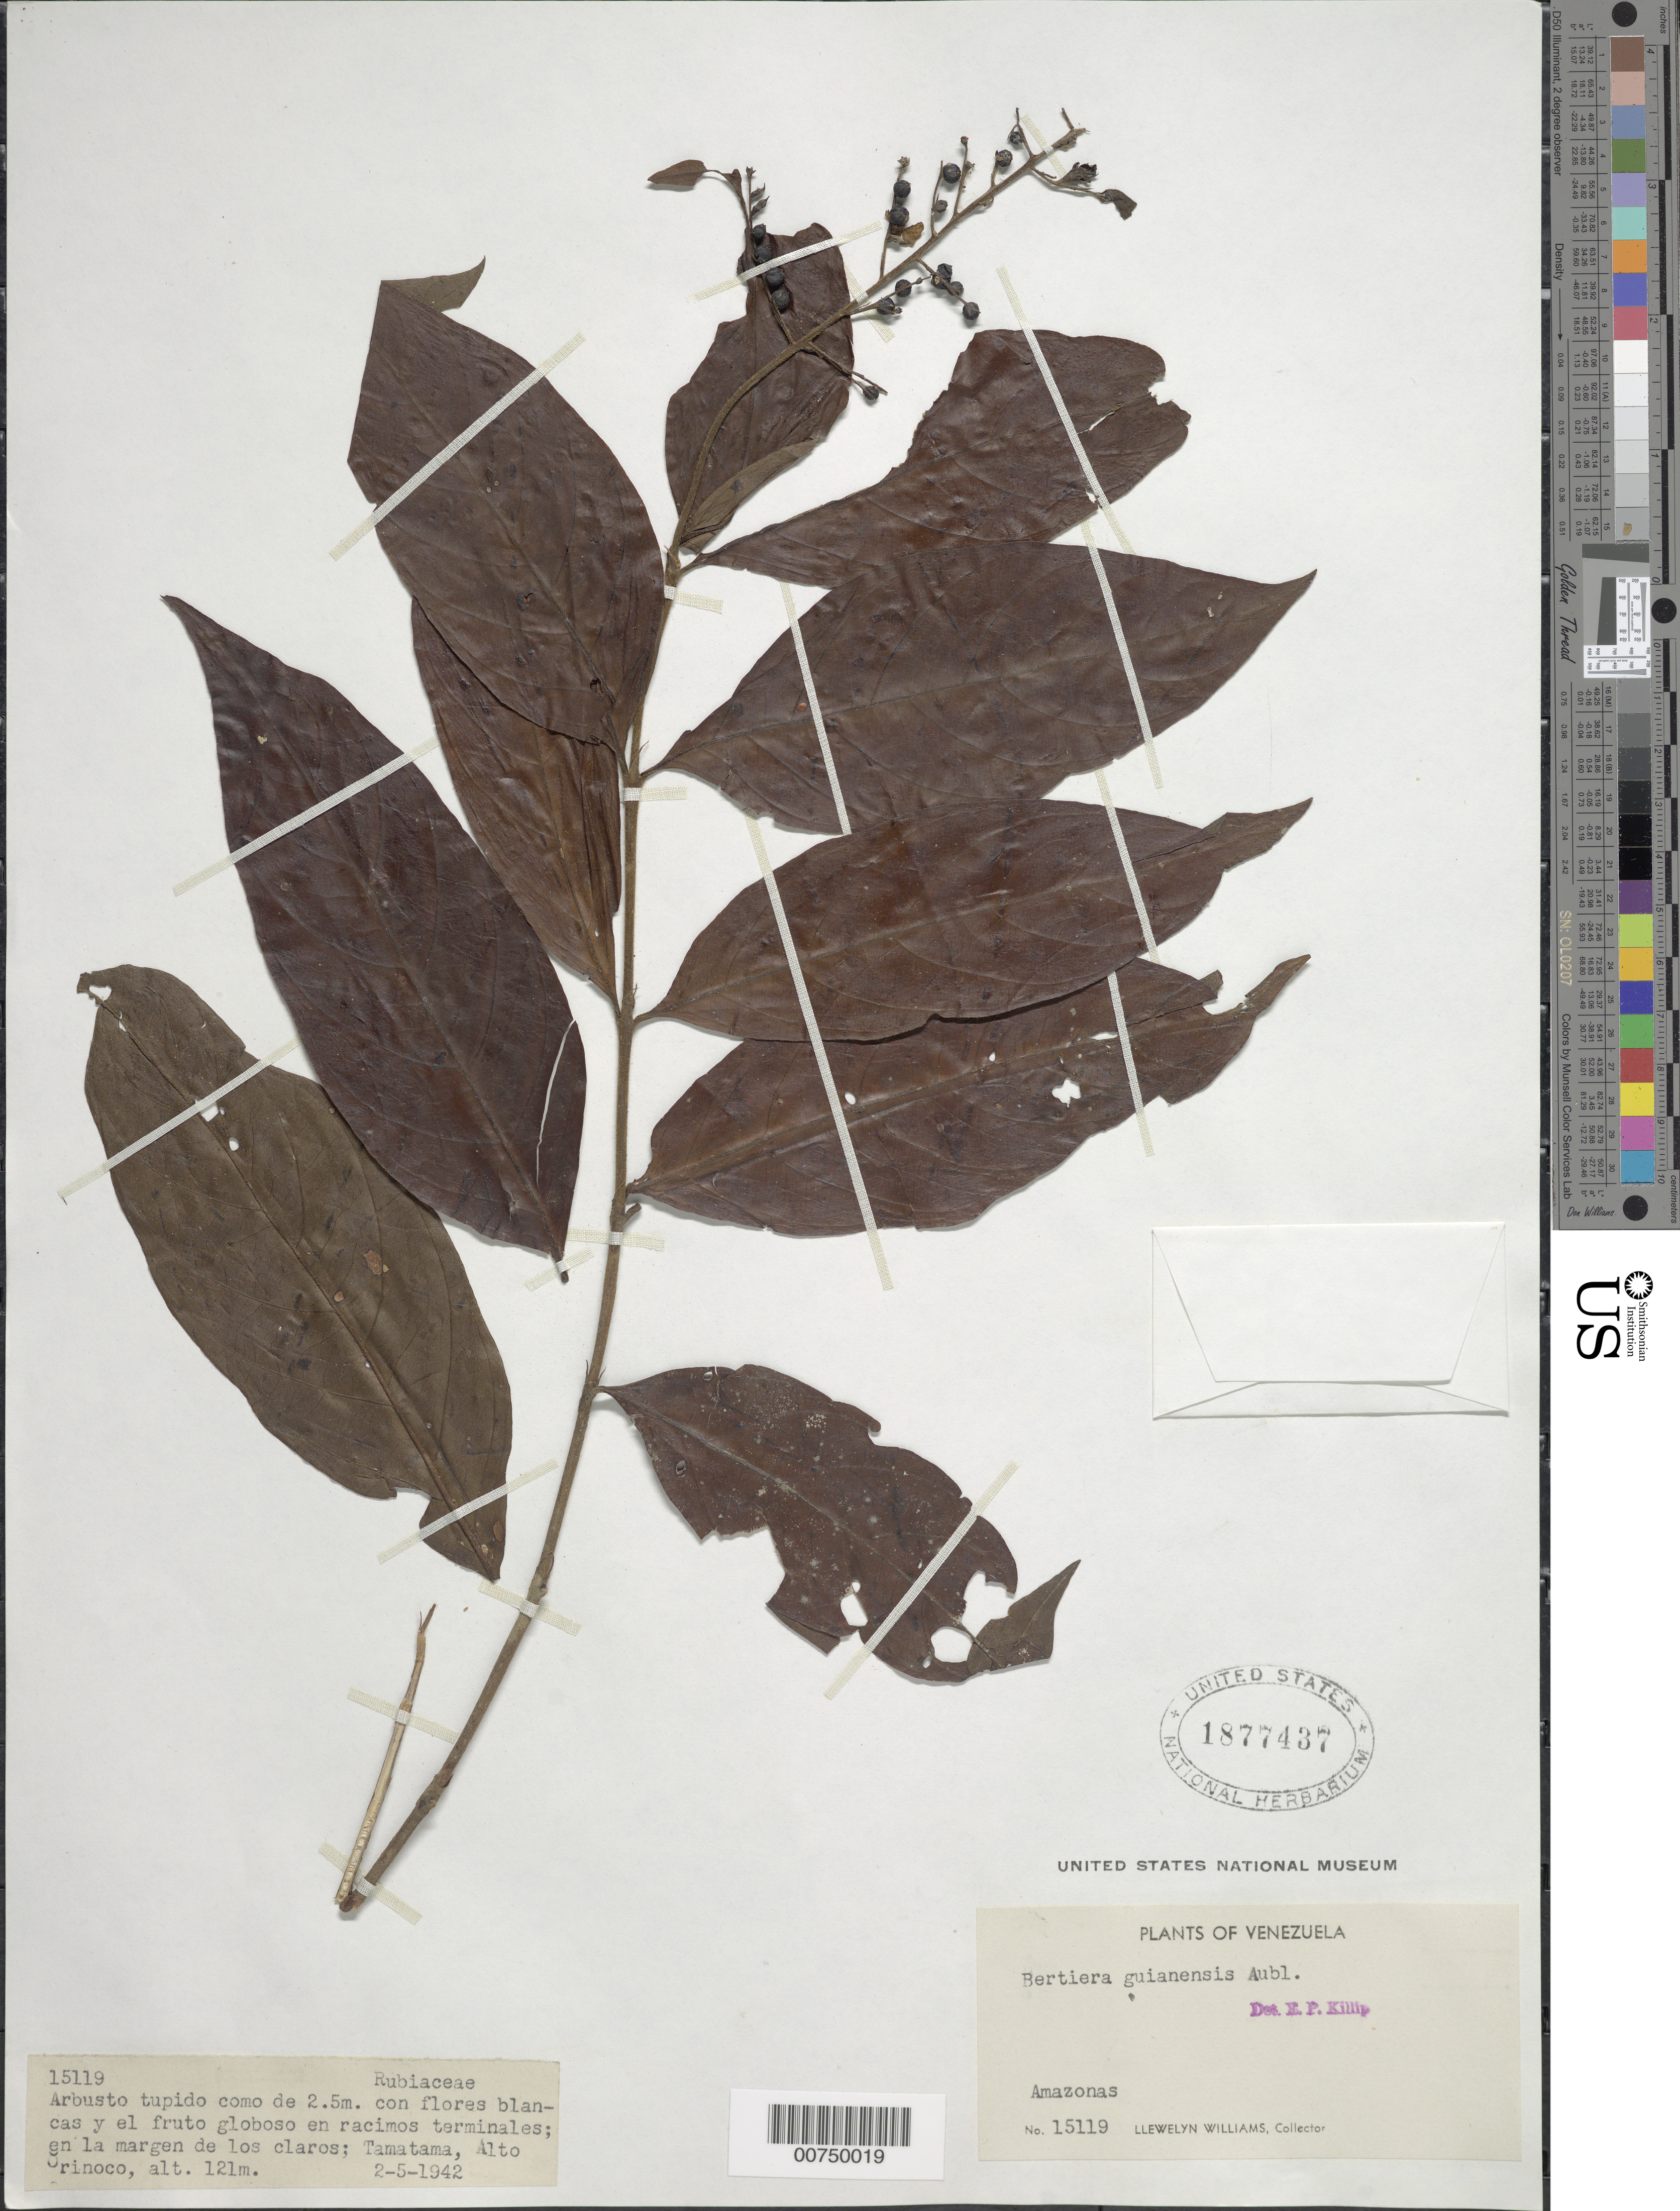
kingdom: Plantae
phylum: Tracheophyta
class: Magnoliopsida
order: Gentianales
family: Rubiaceae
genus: Bertiera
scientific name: Bertiera guianensis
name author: Aubl.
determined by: Killip, Ellsworth P.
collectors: Ll. Williams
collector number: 15119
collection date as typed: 2-May-42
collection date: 1942-05-02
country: Venezuela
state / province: Amazonas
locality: Tamatama, Río Orinoco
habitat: Margen de los claros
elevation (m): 121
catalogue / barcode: US 1877437